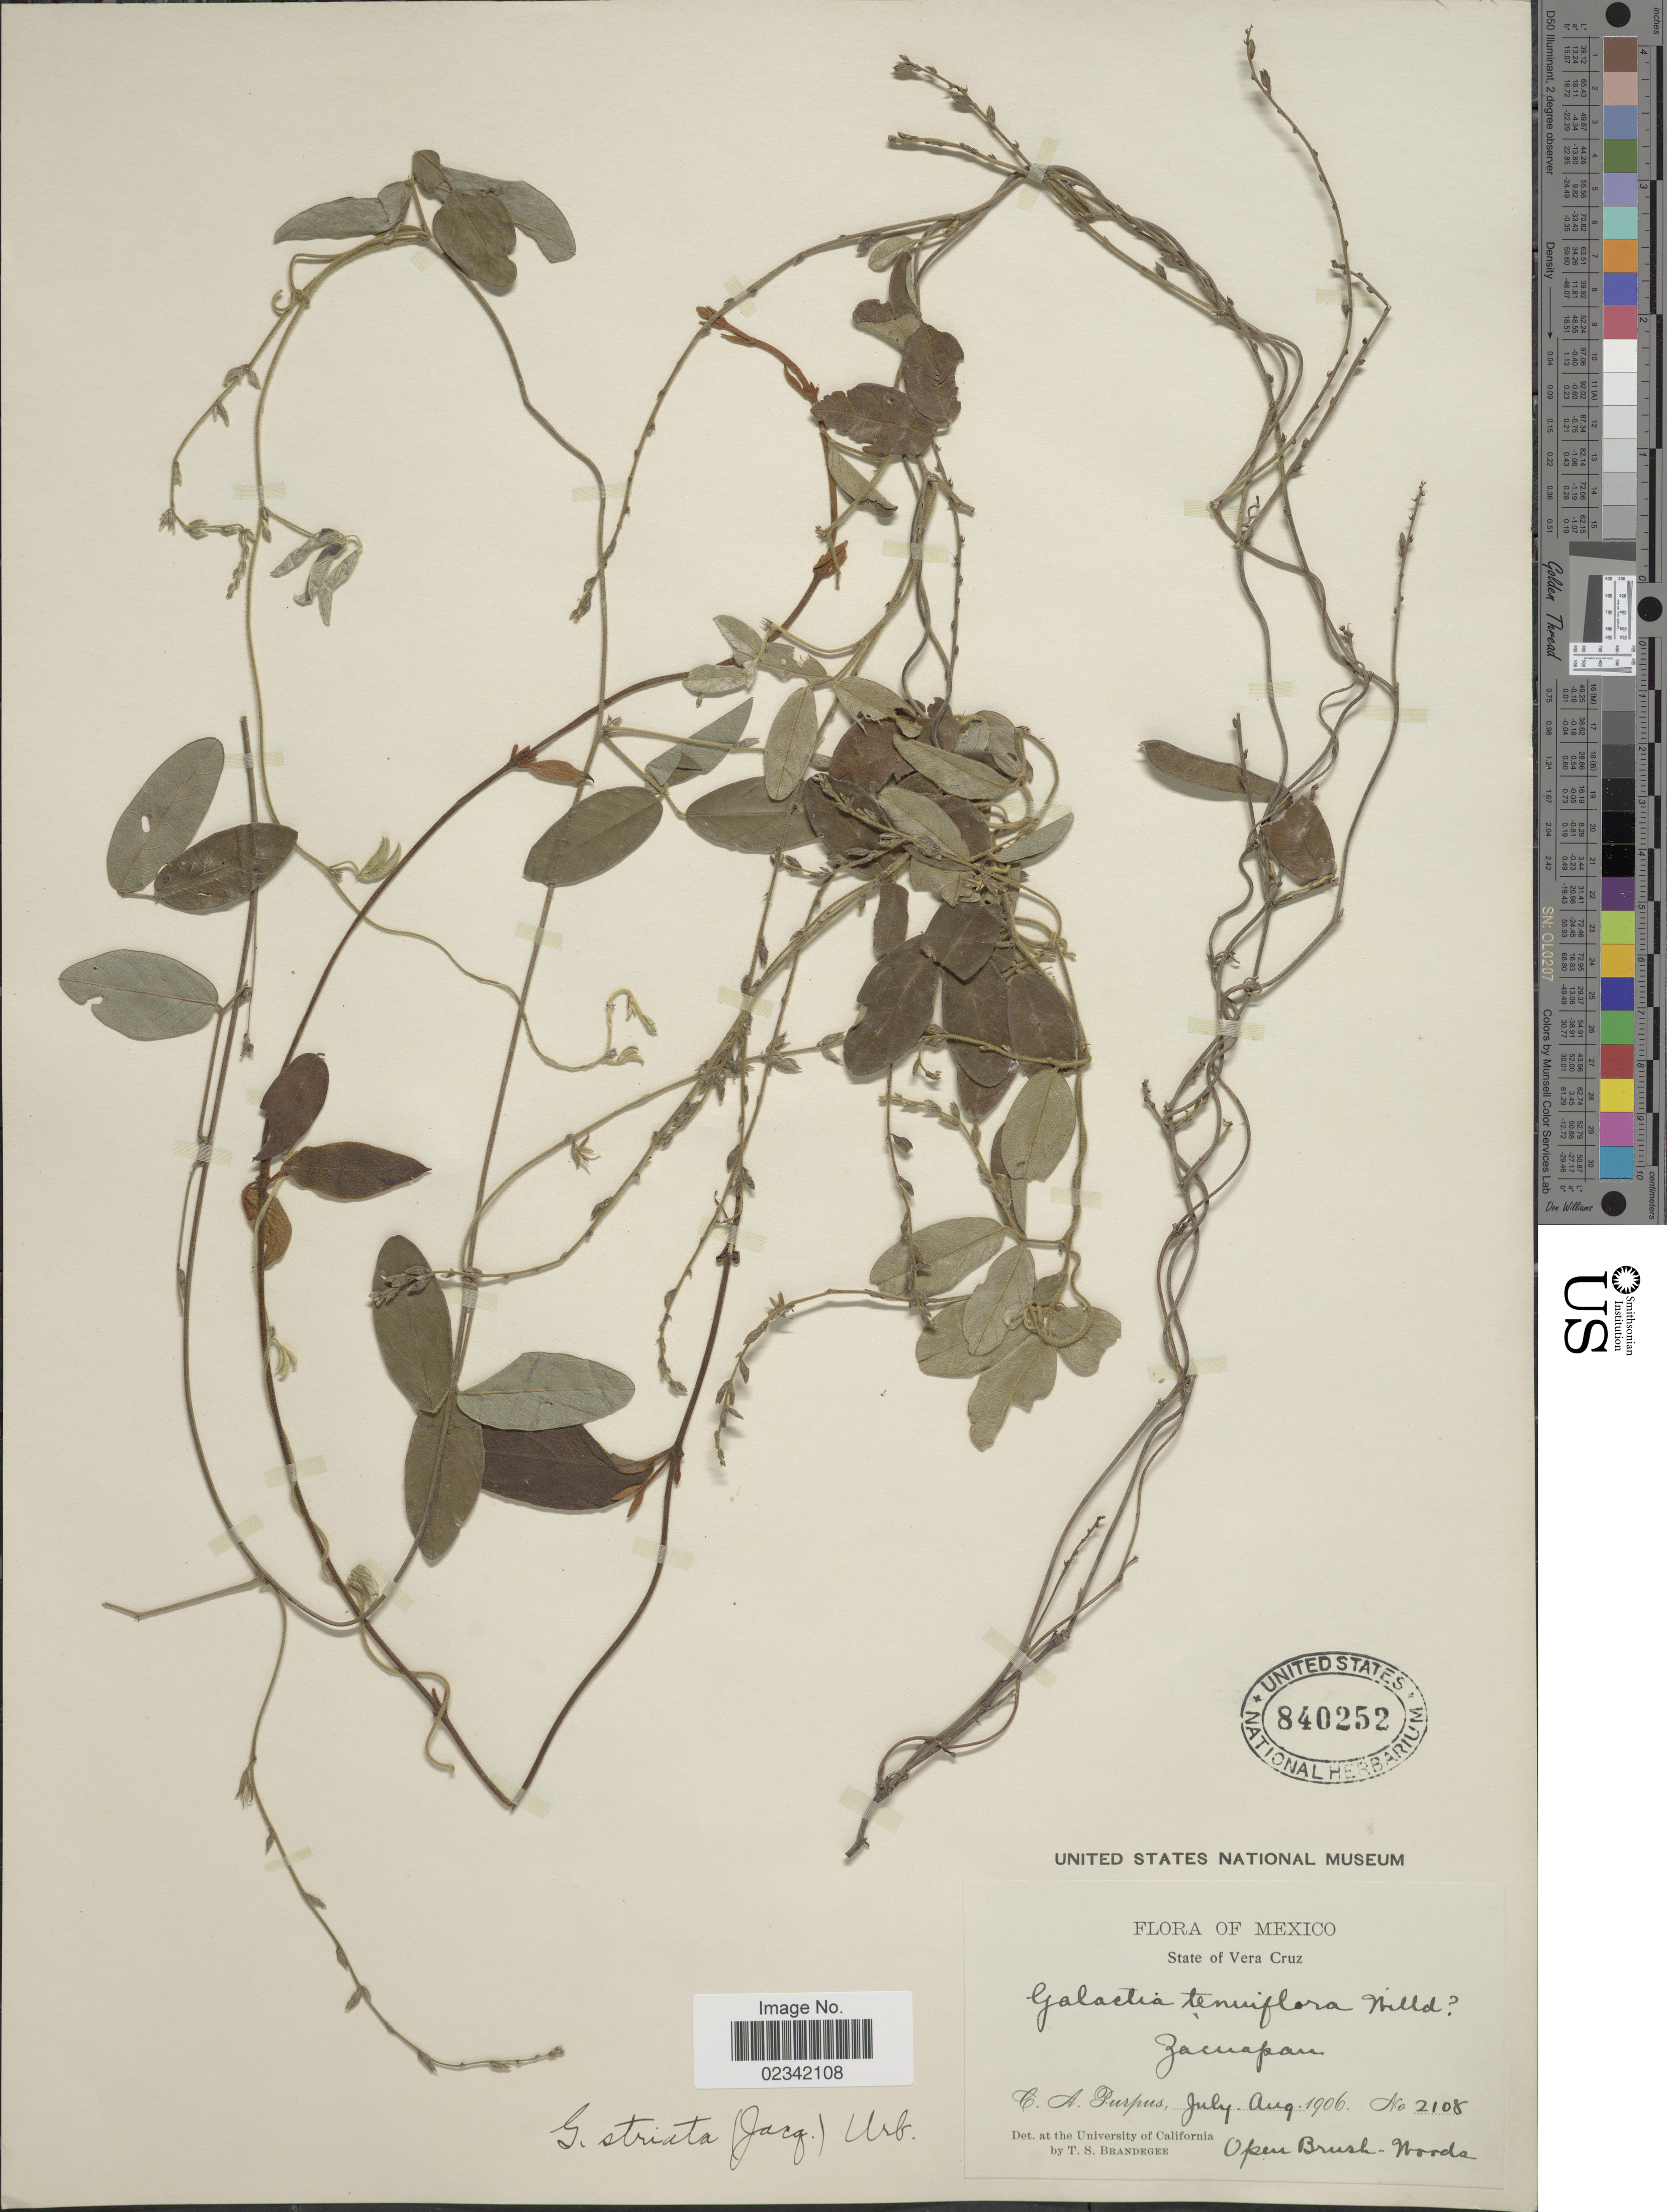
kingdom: Plantae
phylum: Tracheophyta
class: Magnoliopsida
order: Fabales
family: Fabaceae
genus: Galactia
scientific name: Galactia striata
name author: (Jacq.) Urb.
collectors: C. A. Purpus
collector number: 2108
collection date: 1906-07/1906-08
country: Mexico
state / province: Veracruz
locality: State of Vera Cruz, Zacuapan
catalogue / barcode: US 840252